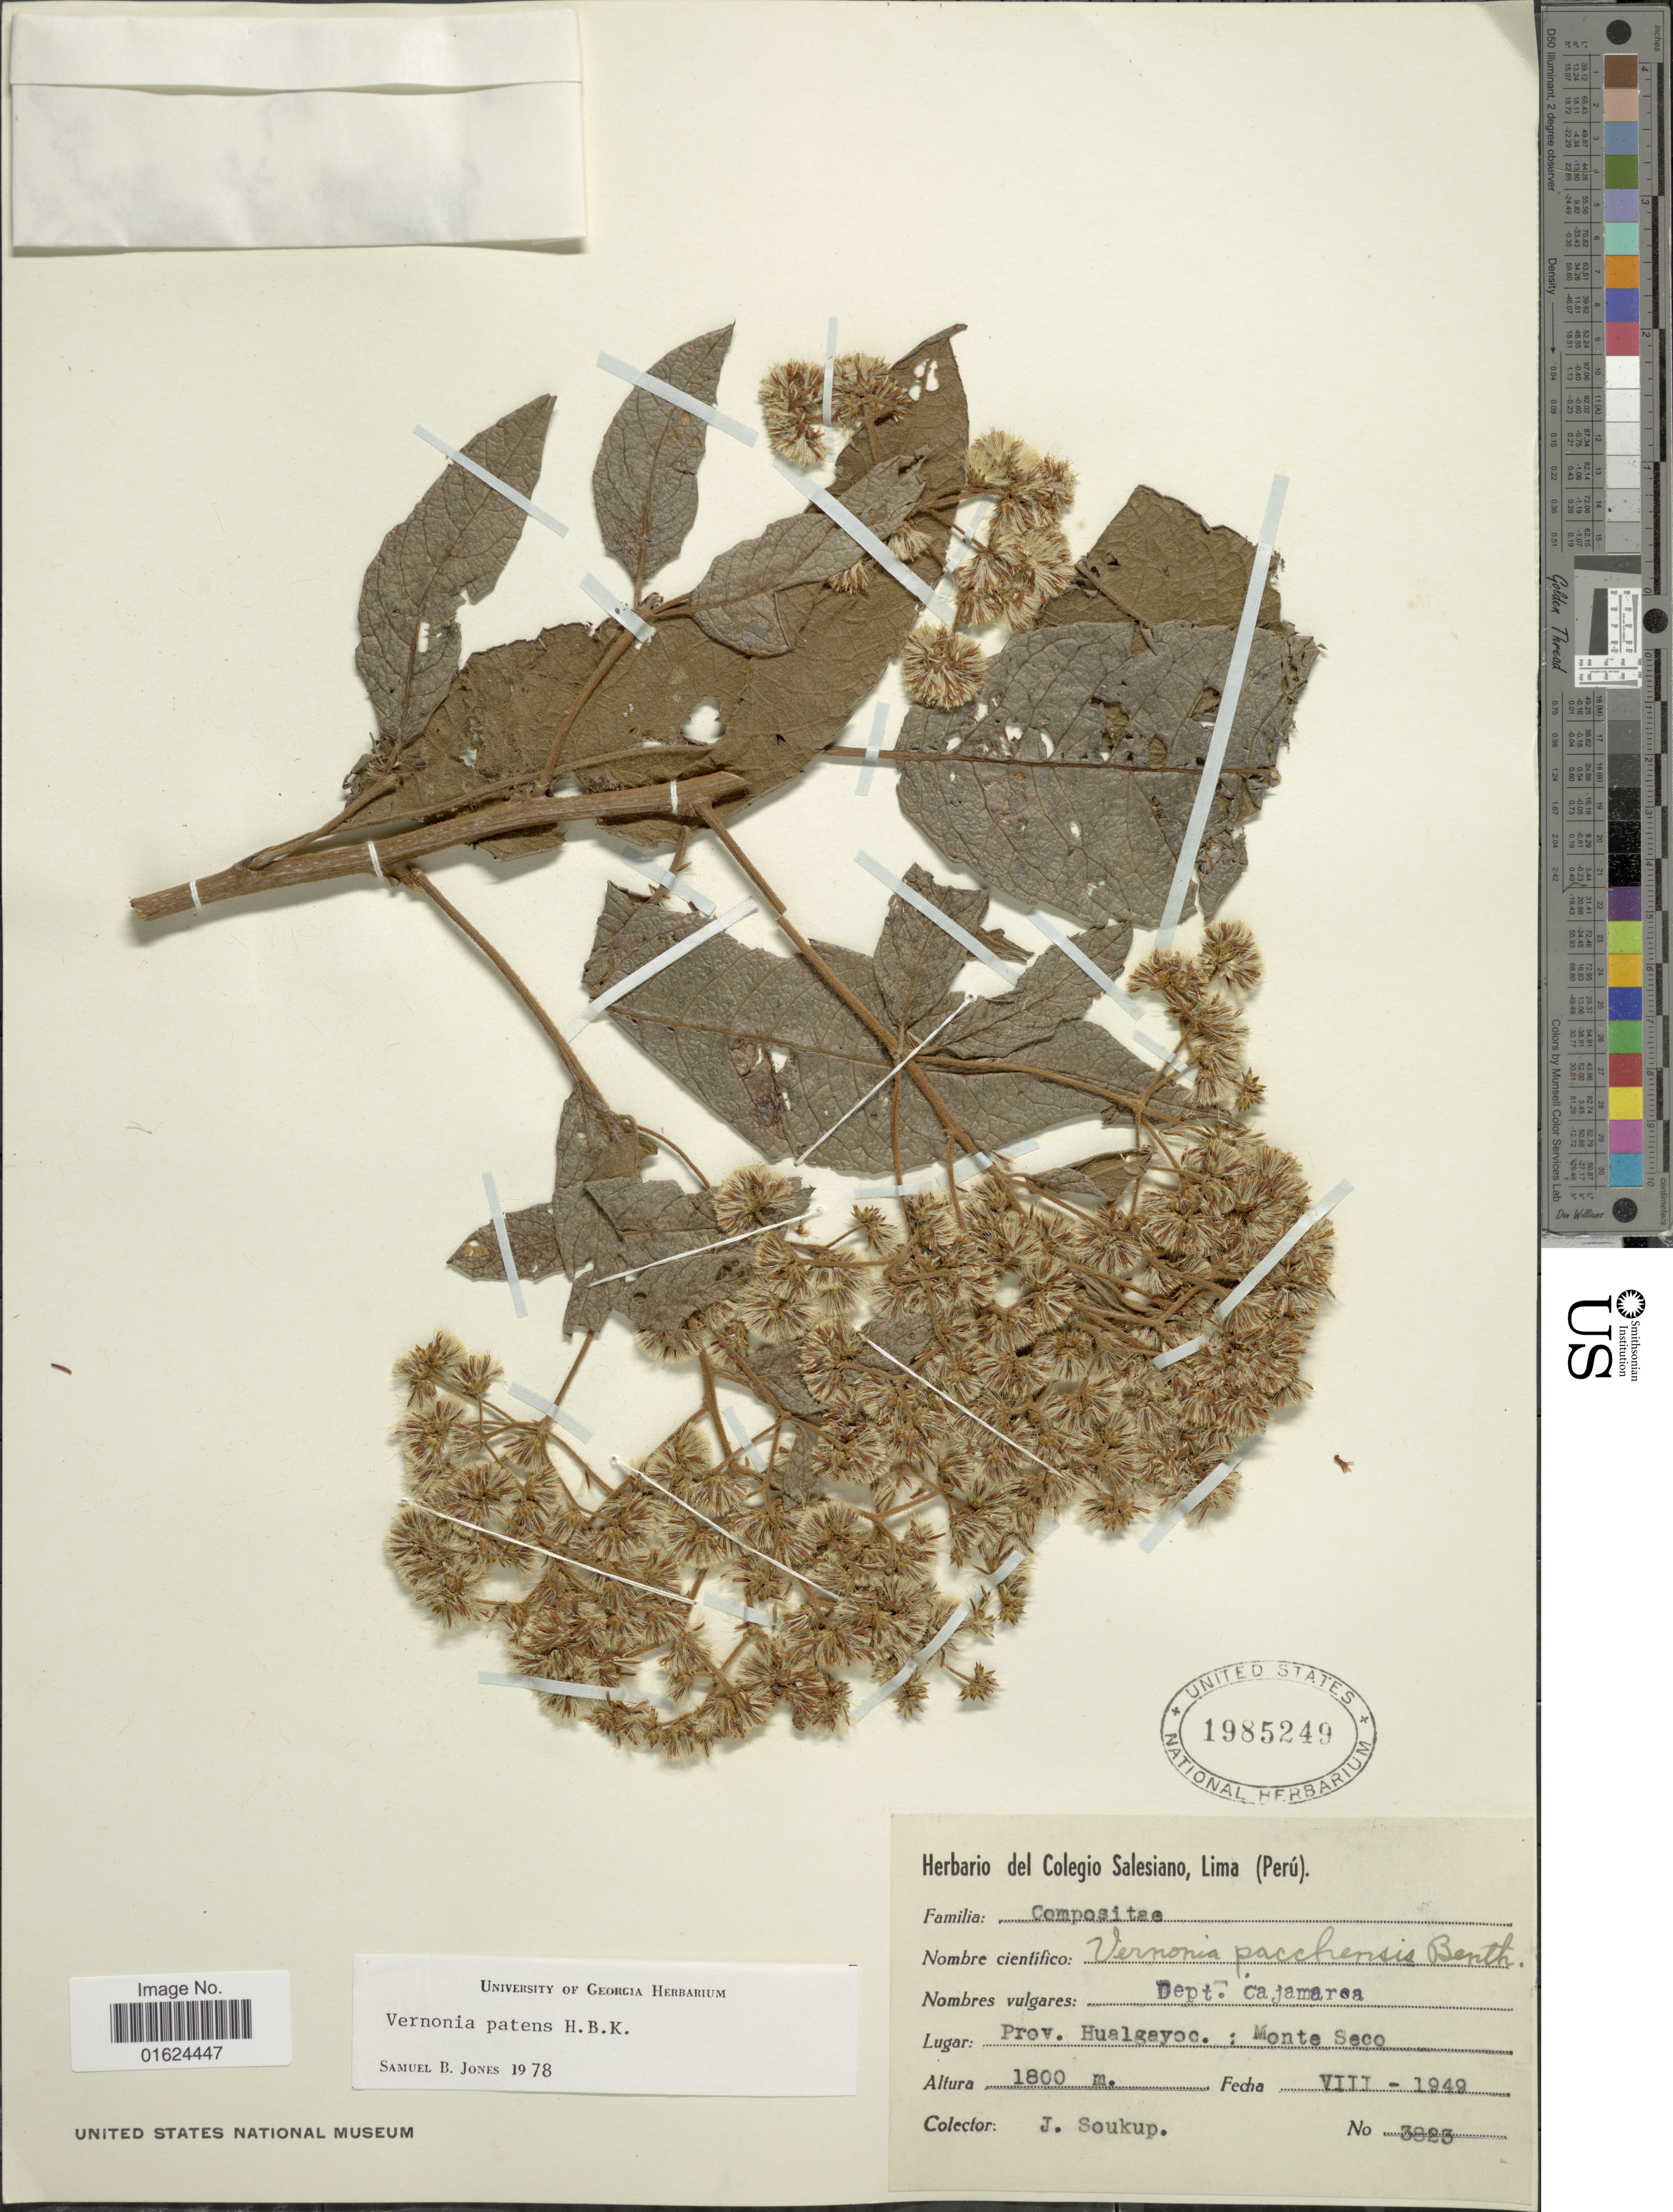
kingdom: Plantae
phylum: Tracheophyta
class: Magnoliopsida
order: Asterales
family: Asteraceae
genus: Vernonanthura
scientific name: Vernonanthura patens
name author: (Kunth) H. Rob.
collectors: J. Soukup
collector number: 3823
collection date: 1949-08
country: Peru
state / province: Cajamarca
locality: Depto Cajamarca, Prov. Hualgayoc: Monte Seco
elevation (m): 1800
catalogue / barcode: US 1985249